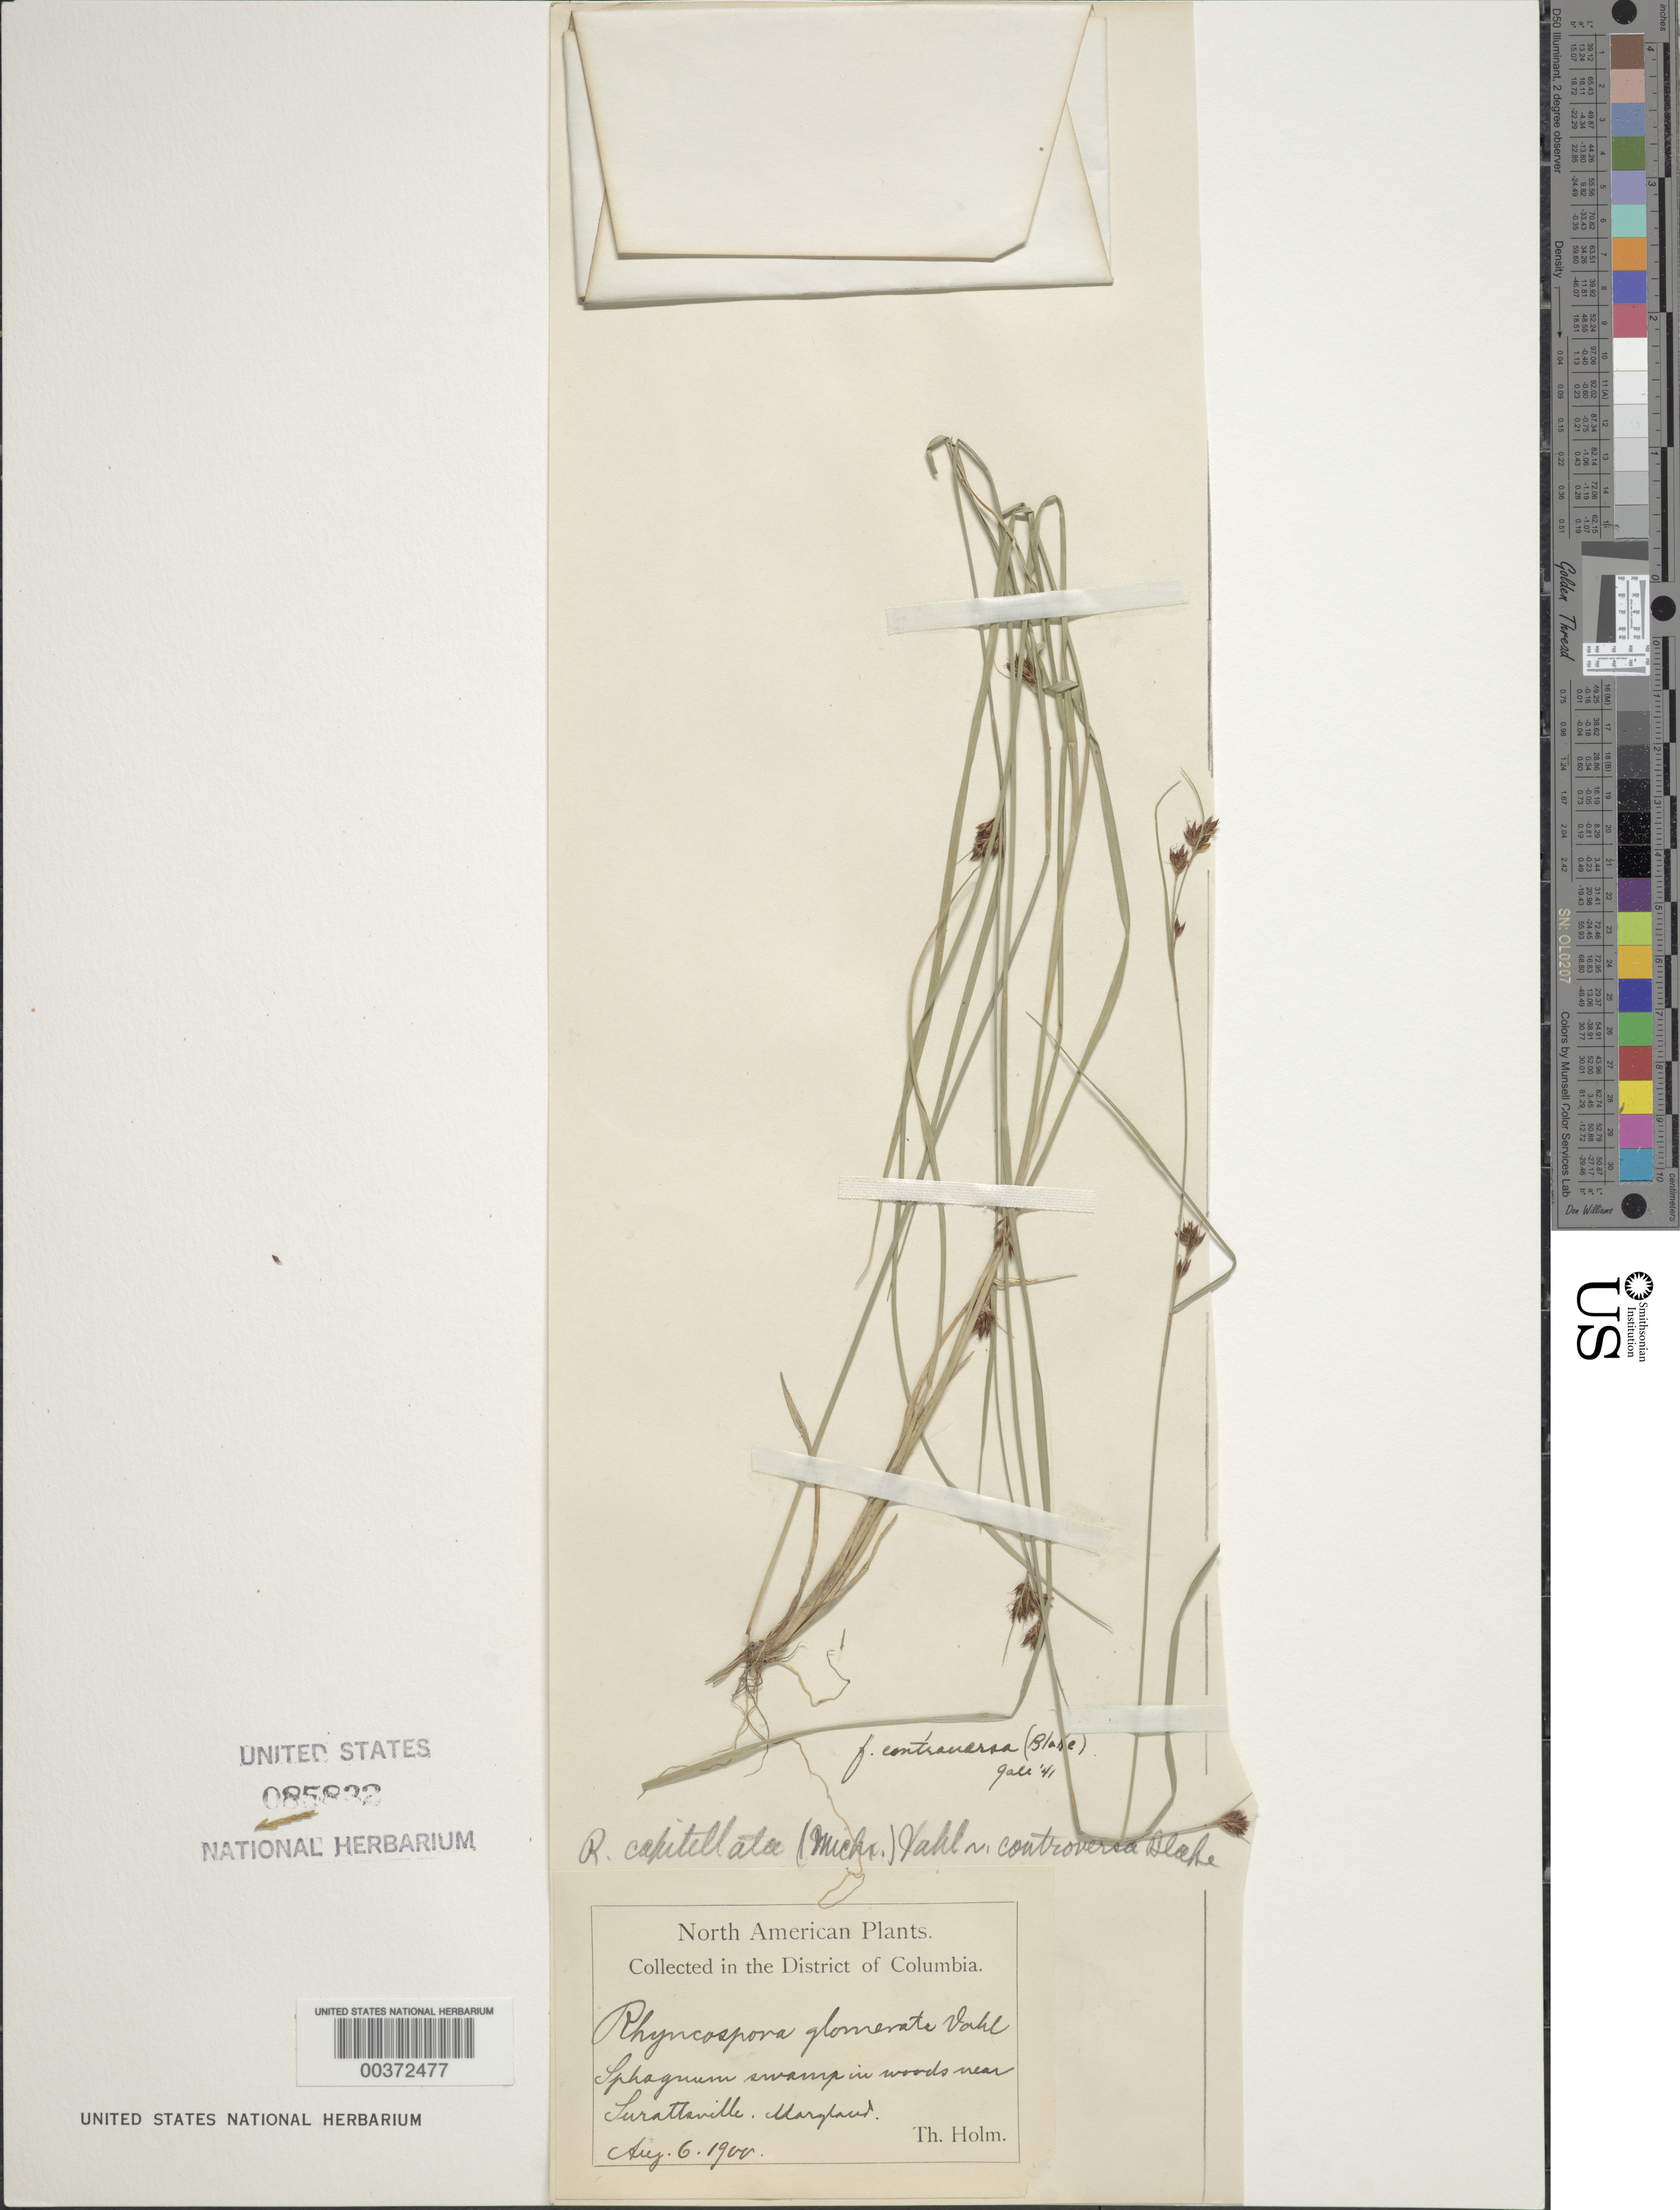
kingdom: Plantae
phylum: Tracheophyta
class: Liliopsida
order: Poales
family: Cyperaceae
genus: Rhynchospora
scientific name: Rhynchospora capitellata f. controversa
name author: (Michx.) Vahl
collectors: T. Holm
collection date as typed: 06 Aug 1900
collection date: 1900-08-06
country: United States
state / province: Maryland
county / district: Prince George's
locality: Surattsville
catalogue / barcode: US 85832